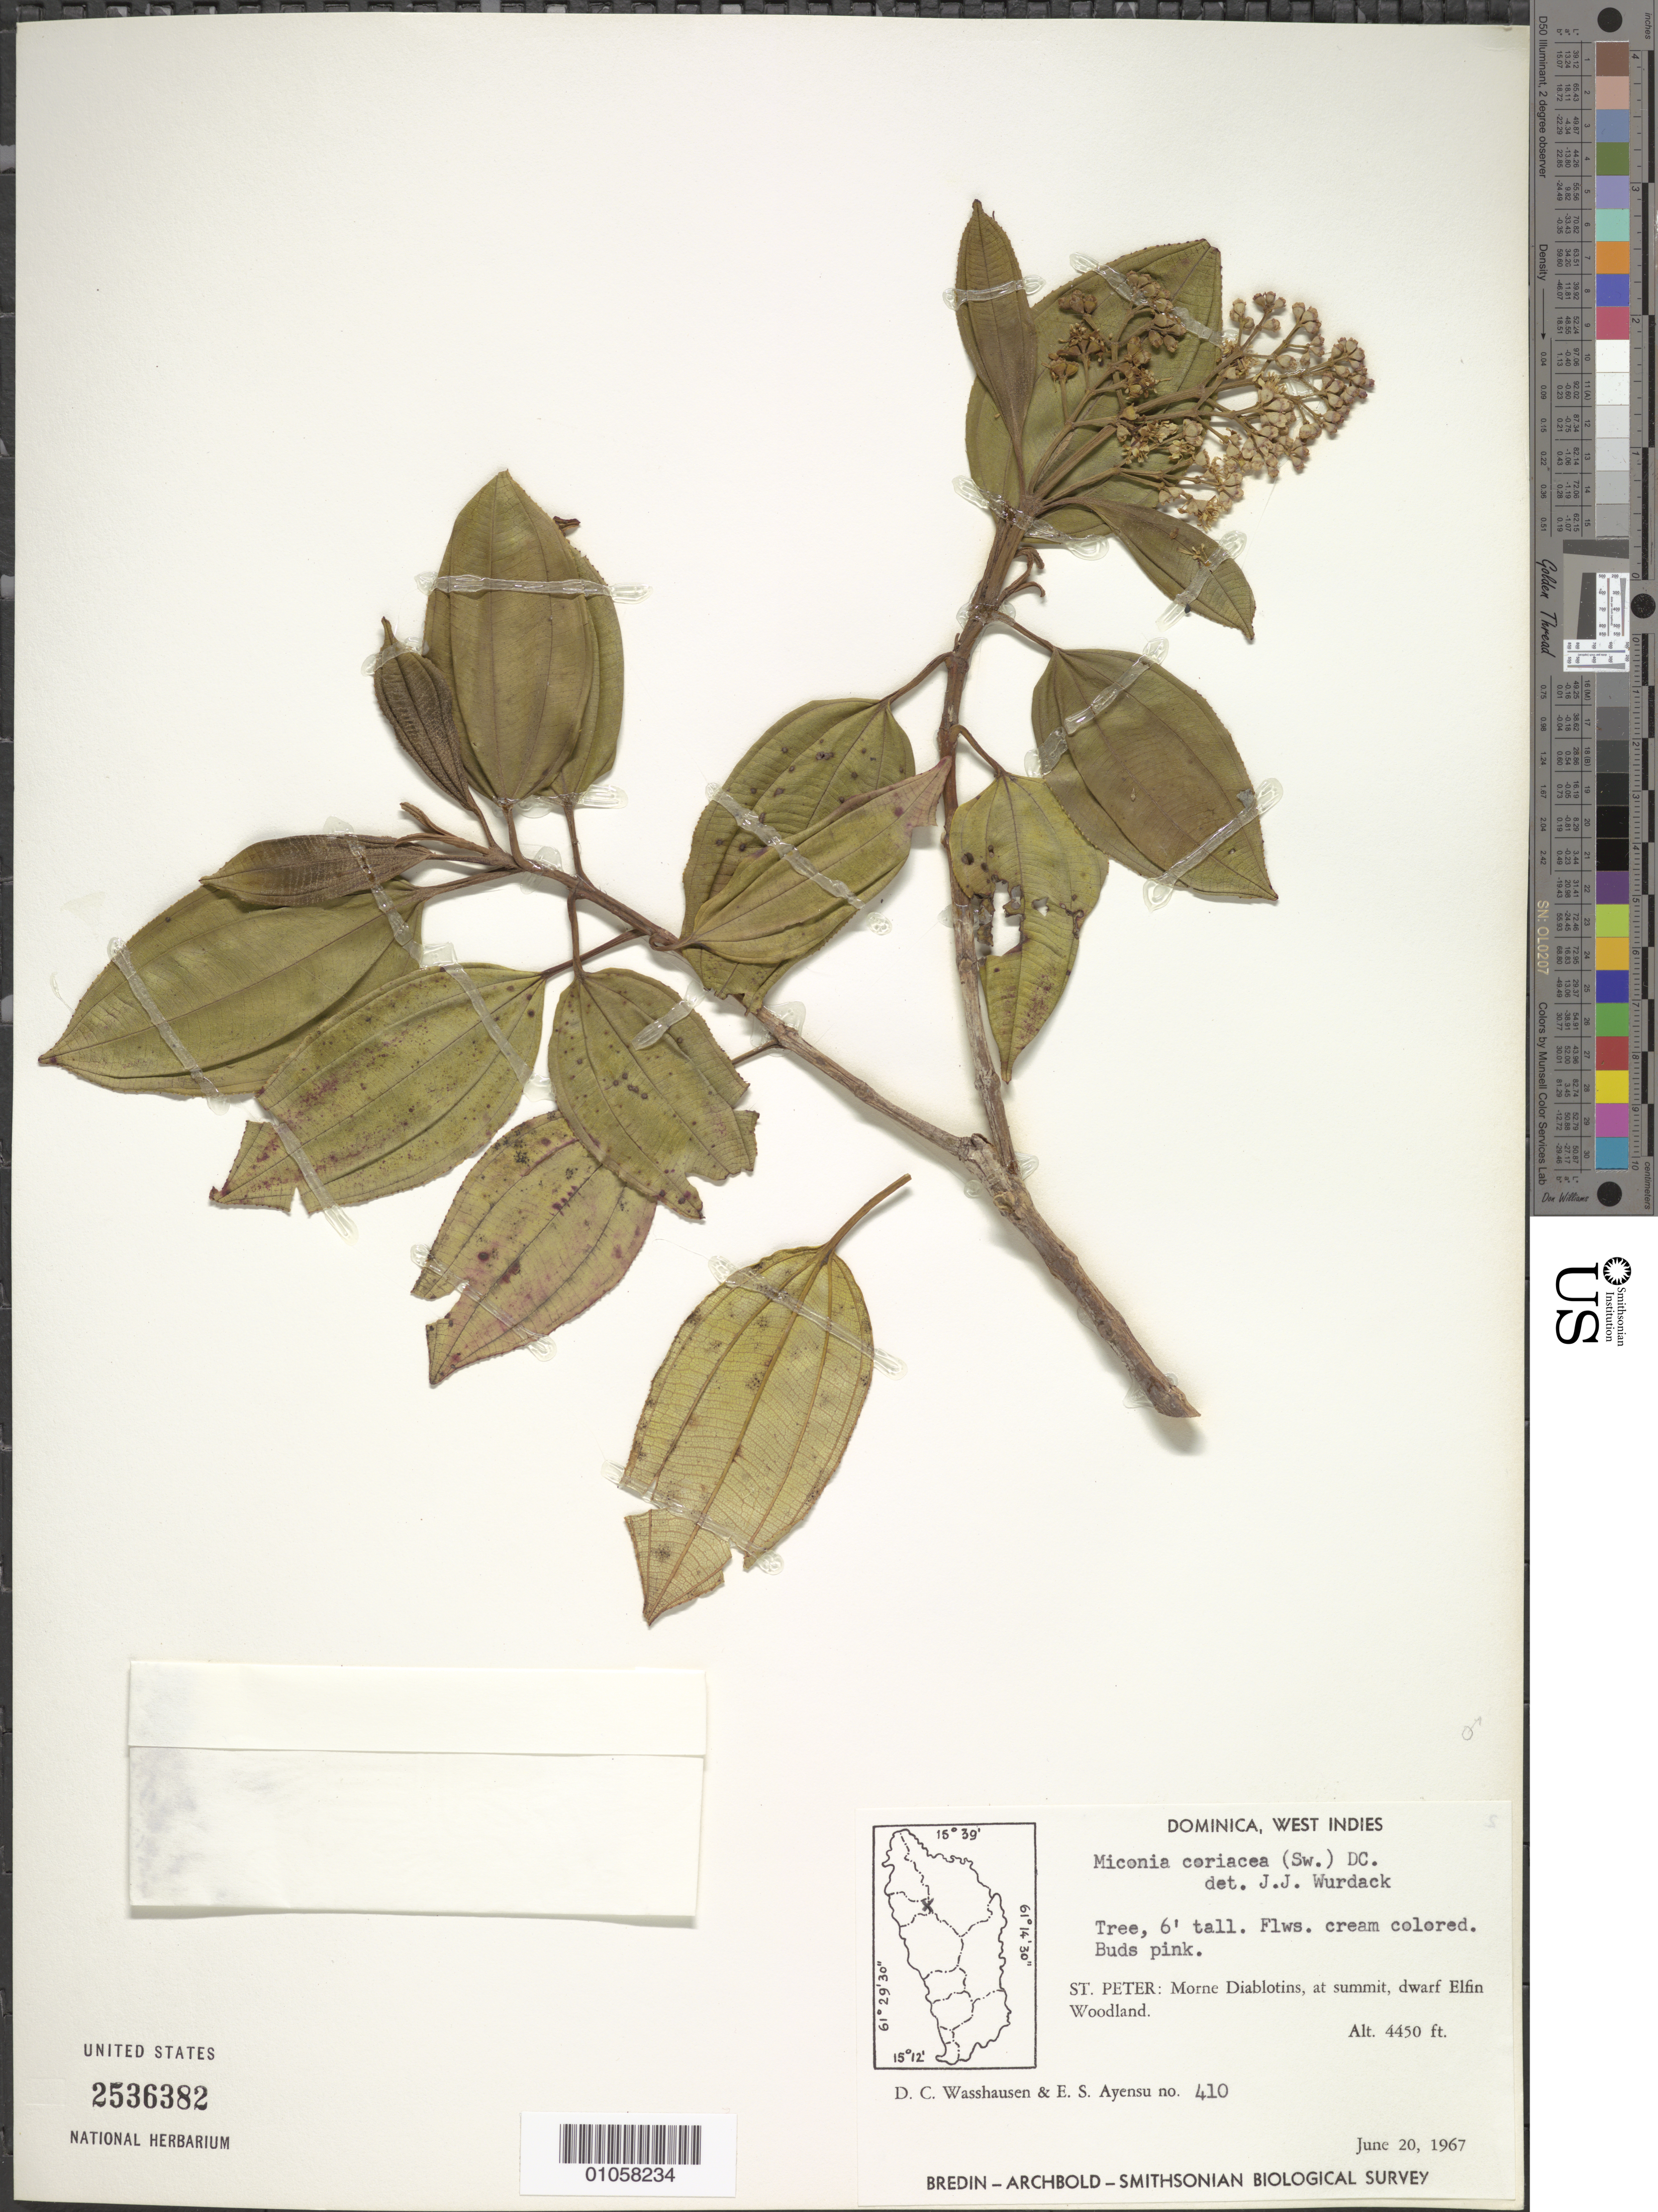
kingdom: Plantae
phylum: Tracheophyta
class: Magnoliopsida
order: Myrtales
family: Melastomataceae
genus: Miconia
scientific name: Miconia coriacea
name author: (Sw.) DC.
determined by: Wurdack, John J., (US), US (UNITED STATES)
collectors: D. C. Wasshausen & E. S. Ayensu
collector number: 410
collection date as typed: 20 Jun 1967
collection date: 1967-06-20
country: Dominica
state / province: St. Peter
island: Dominica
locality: Morne Diablotins, at summit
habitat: Dwarf elfin woodland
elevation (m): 1356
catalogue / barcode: US 2536382